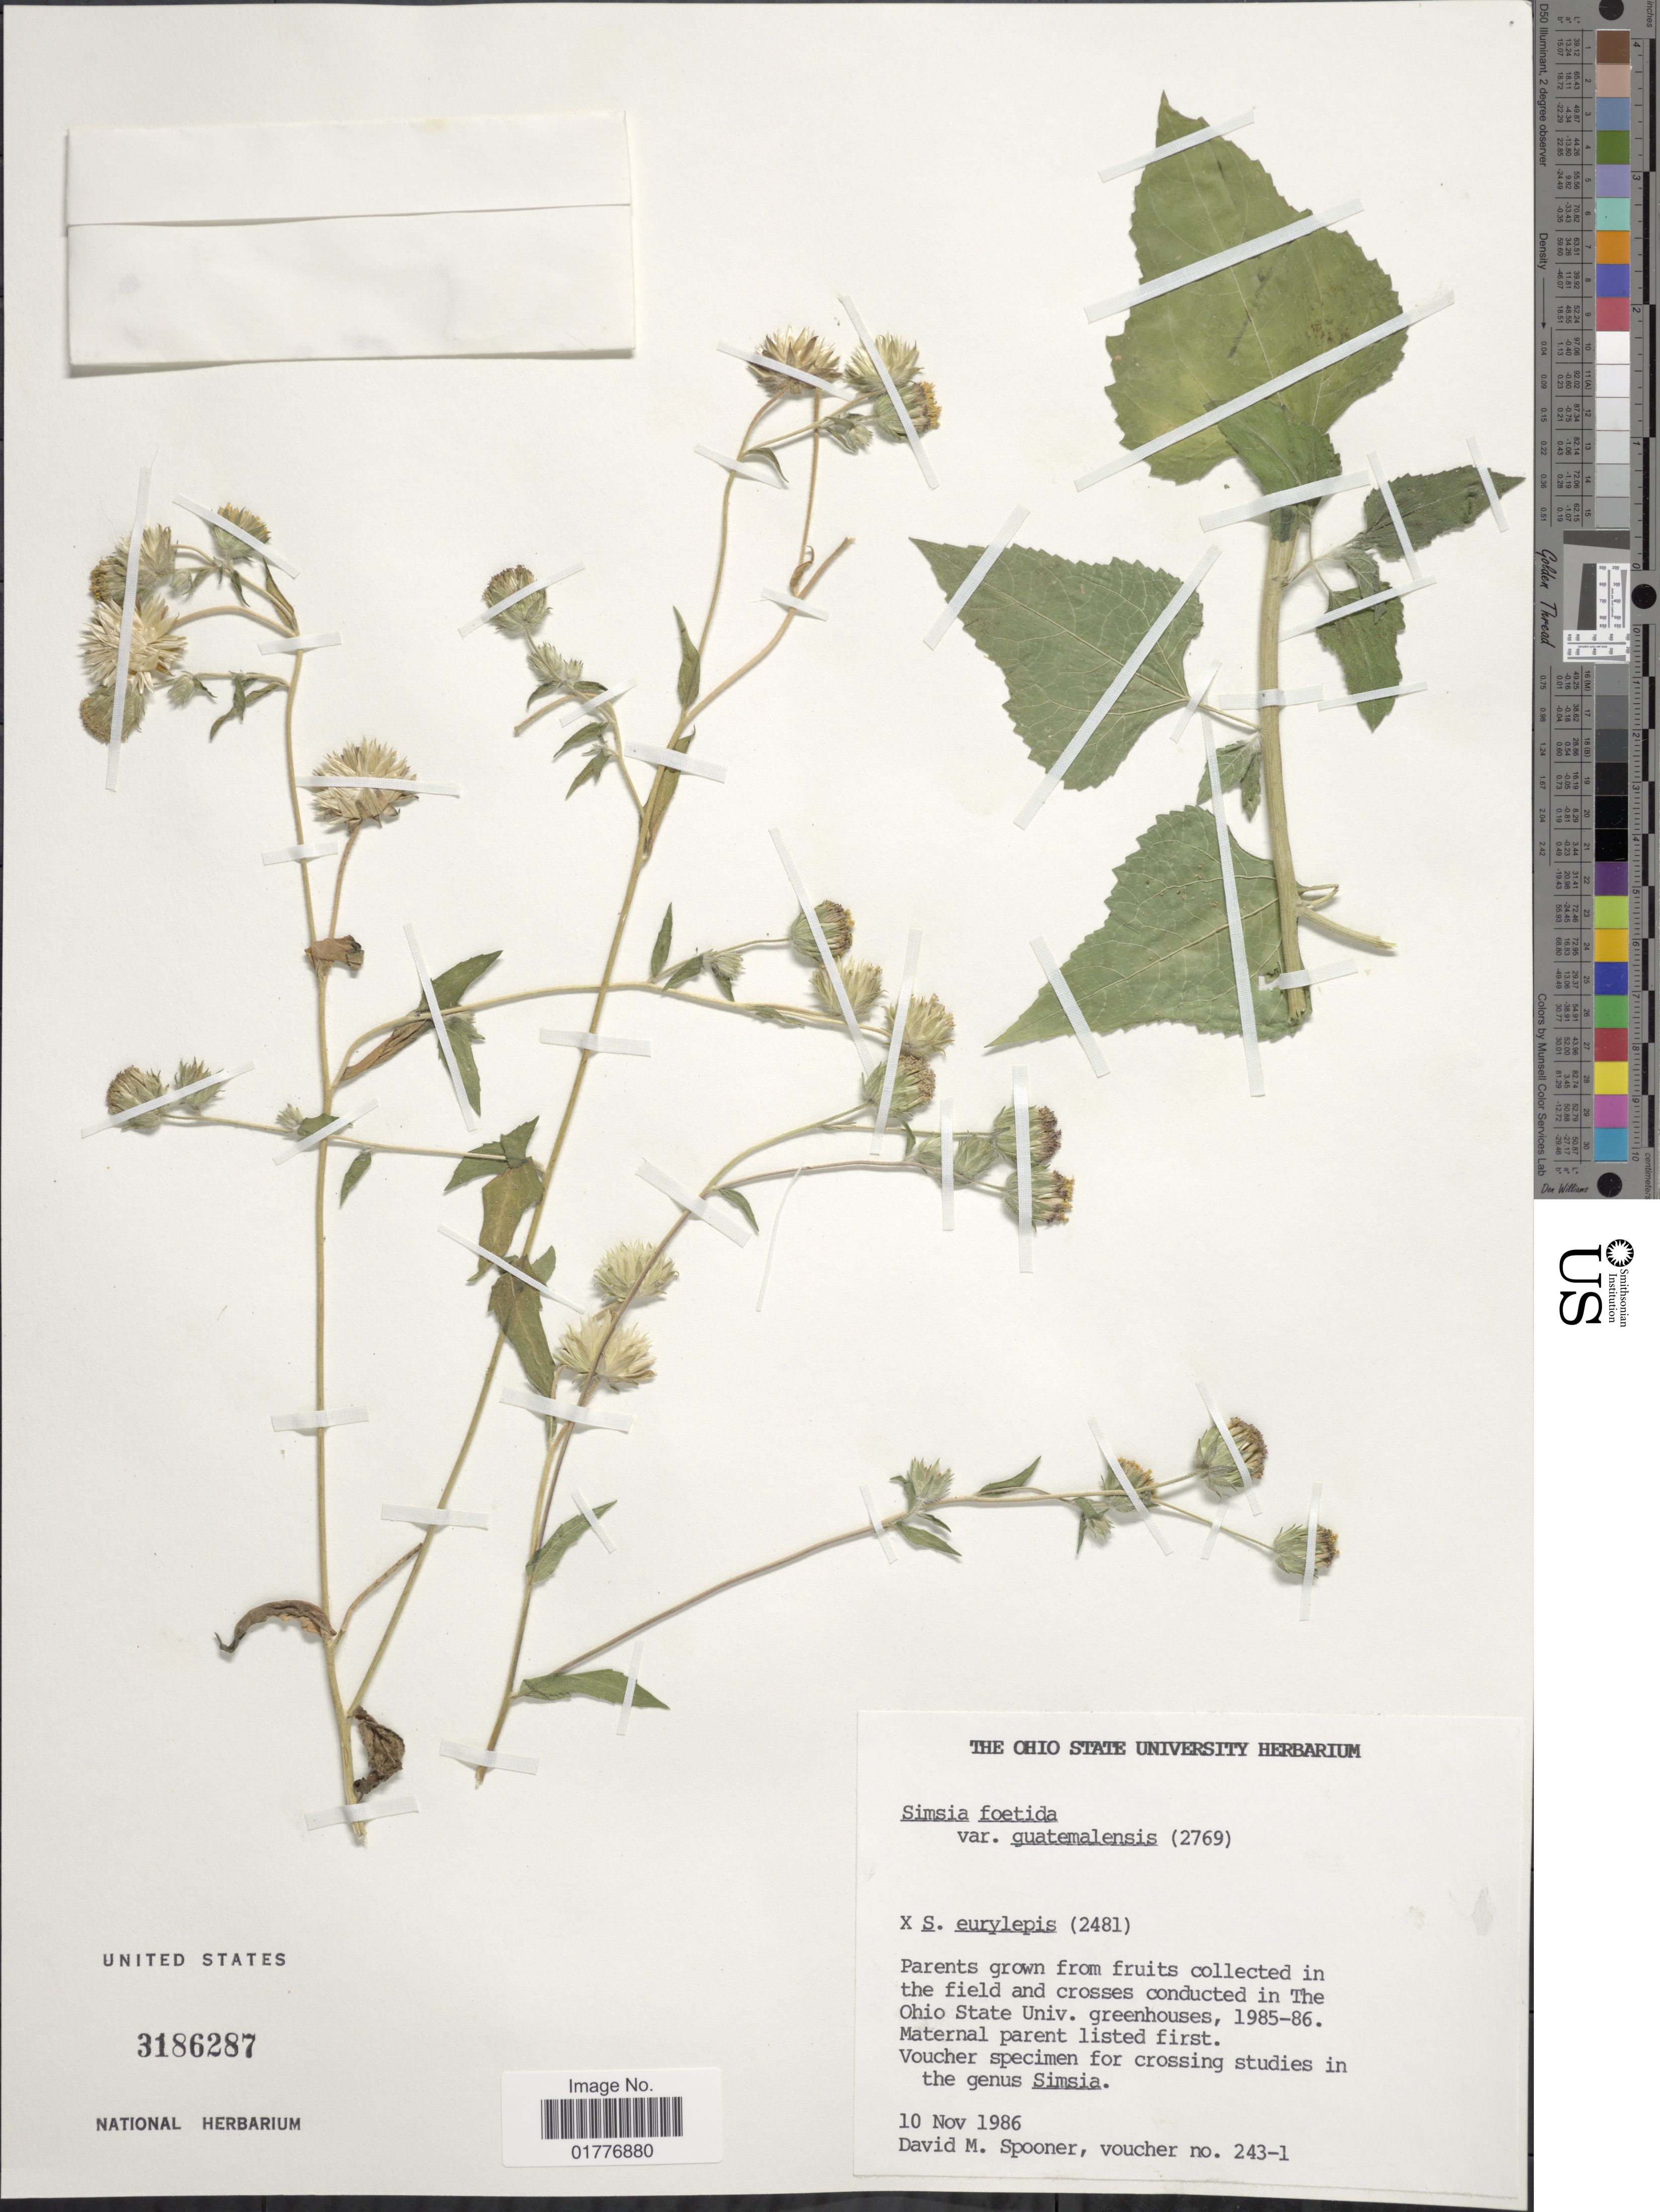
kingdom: Plantae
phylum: Tracheophyta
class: Magnoliopsida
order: Asterales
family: Asteraceae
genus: Simsia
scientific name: Simsia foetida var. foetida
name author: (Cav.) S.F. Blake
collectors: D. Spooner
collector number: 243-1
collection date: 1986-11-10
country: United States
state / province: Ohio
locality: In the field and crosses conducted in the Ohio State Univ. greenhouses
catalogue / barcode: US 3186287